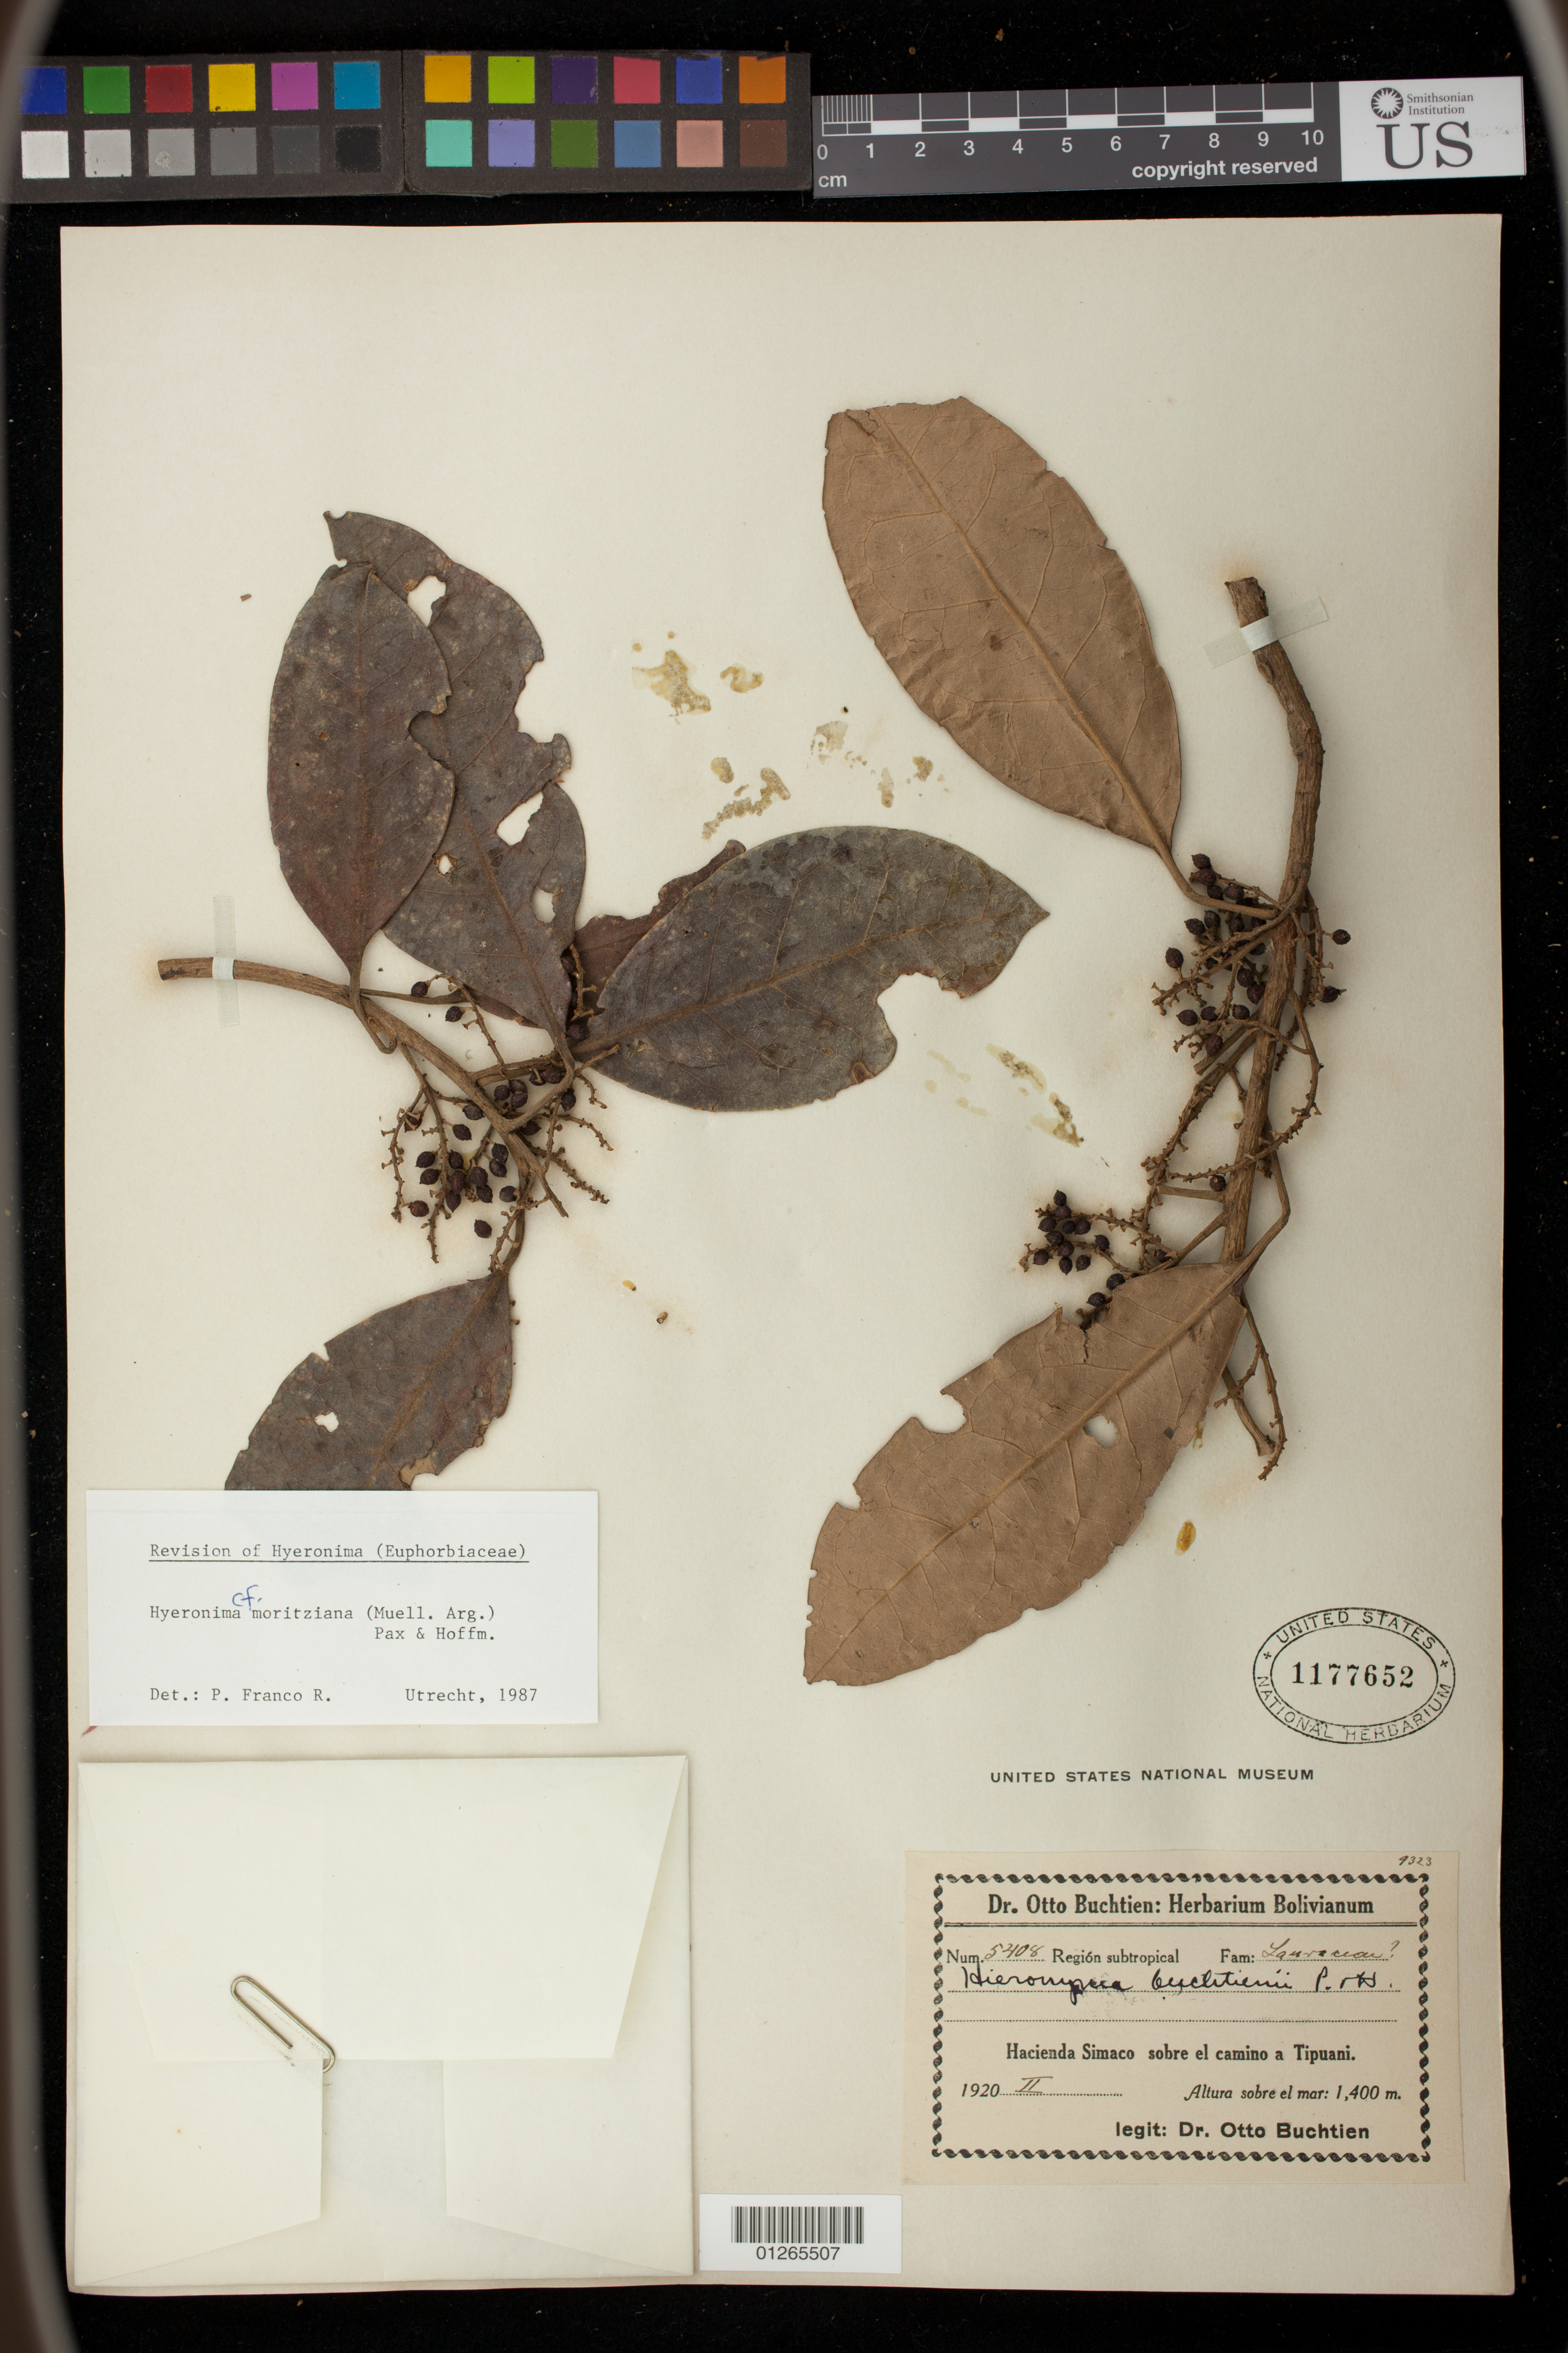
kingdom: Plantae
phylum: Tracheophyta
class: Magnoliopsida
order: Malpighiales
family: Phyllanthaceae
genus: Hieronyma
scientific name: Hieronyma moritziana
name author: (Müll. Arg.) Pax ex K. Hoffm.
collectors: O. Buchtien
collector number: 5408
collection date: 1920-02-01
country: Bolivia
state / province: La Paz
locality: Hacienda Simaco sobre el camino a Tipuani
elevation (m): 1402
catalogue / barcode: US 1177652